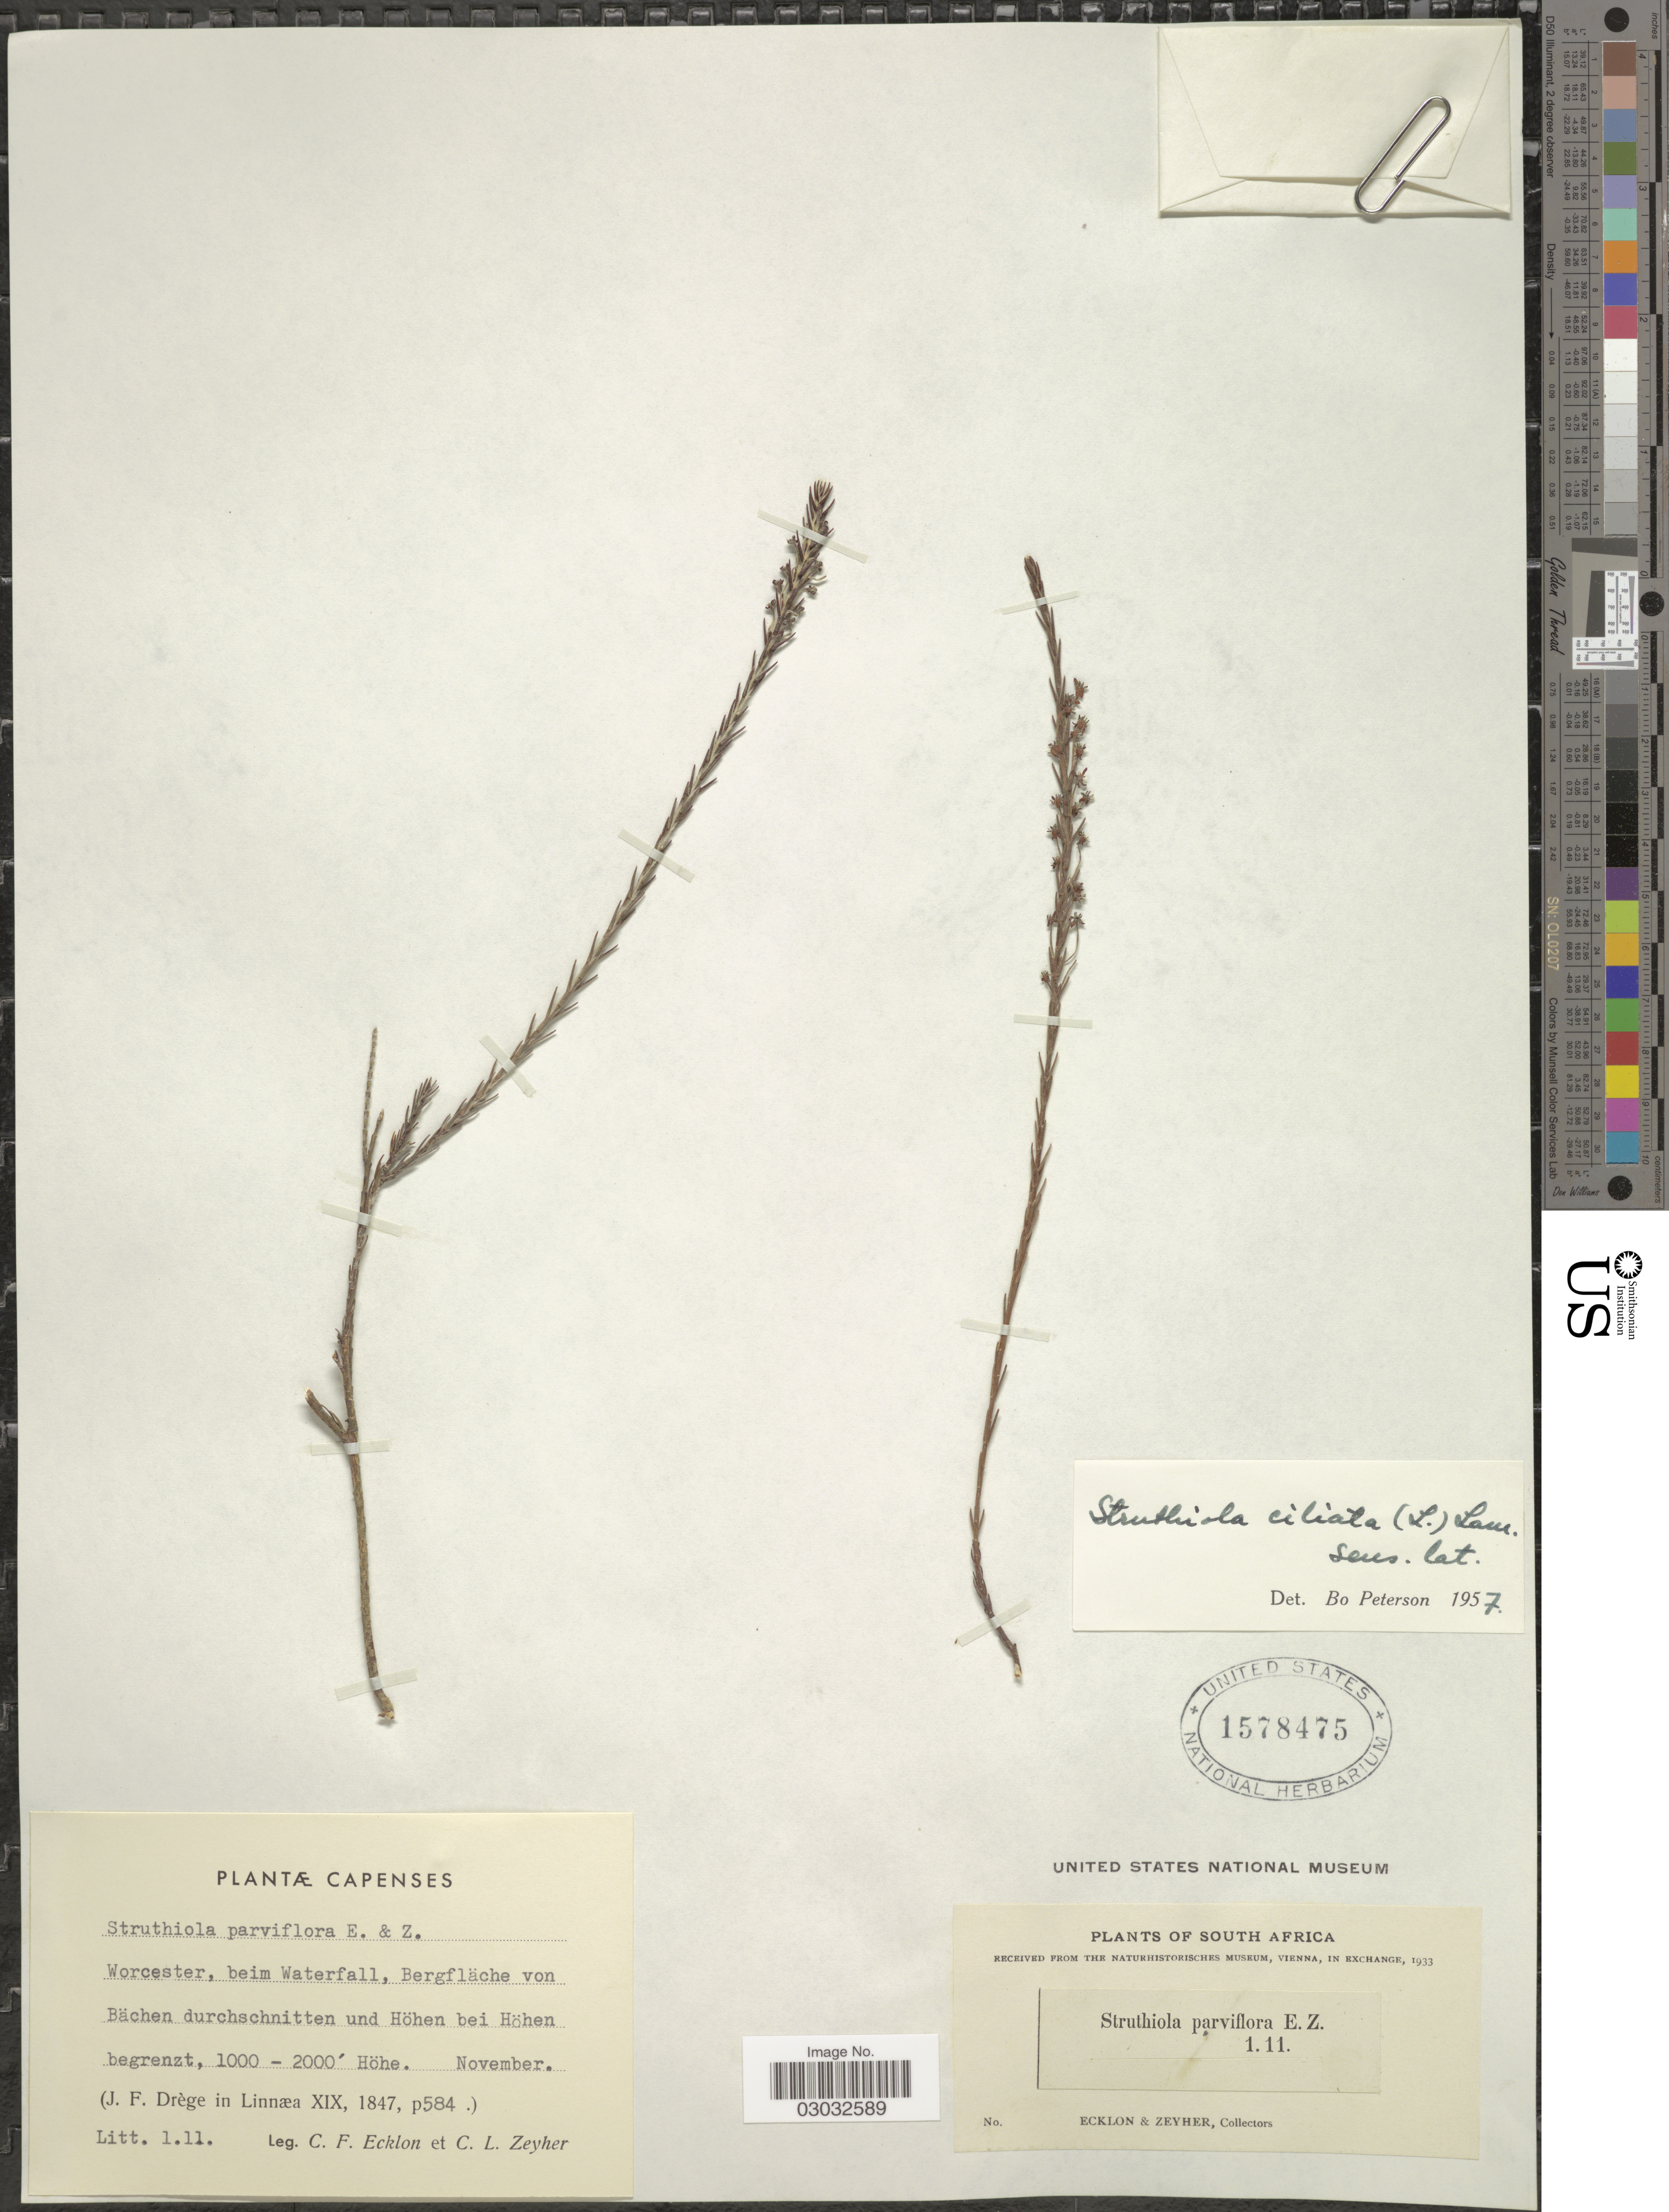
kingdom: Plantae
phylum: Tracheophyta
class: Magnoliopsida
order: Malvales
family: Thymelaeaceae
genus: Struthiola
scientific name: Struthiola ciliata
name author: (L.) Lam.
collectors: C. F. Ecklon & C. Zeyher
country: South Africa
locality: Capenses. Worcester, beim Waterfall.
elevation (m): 305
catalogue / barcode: US 1578475